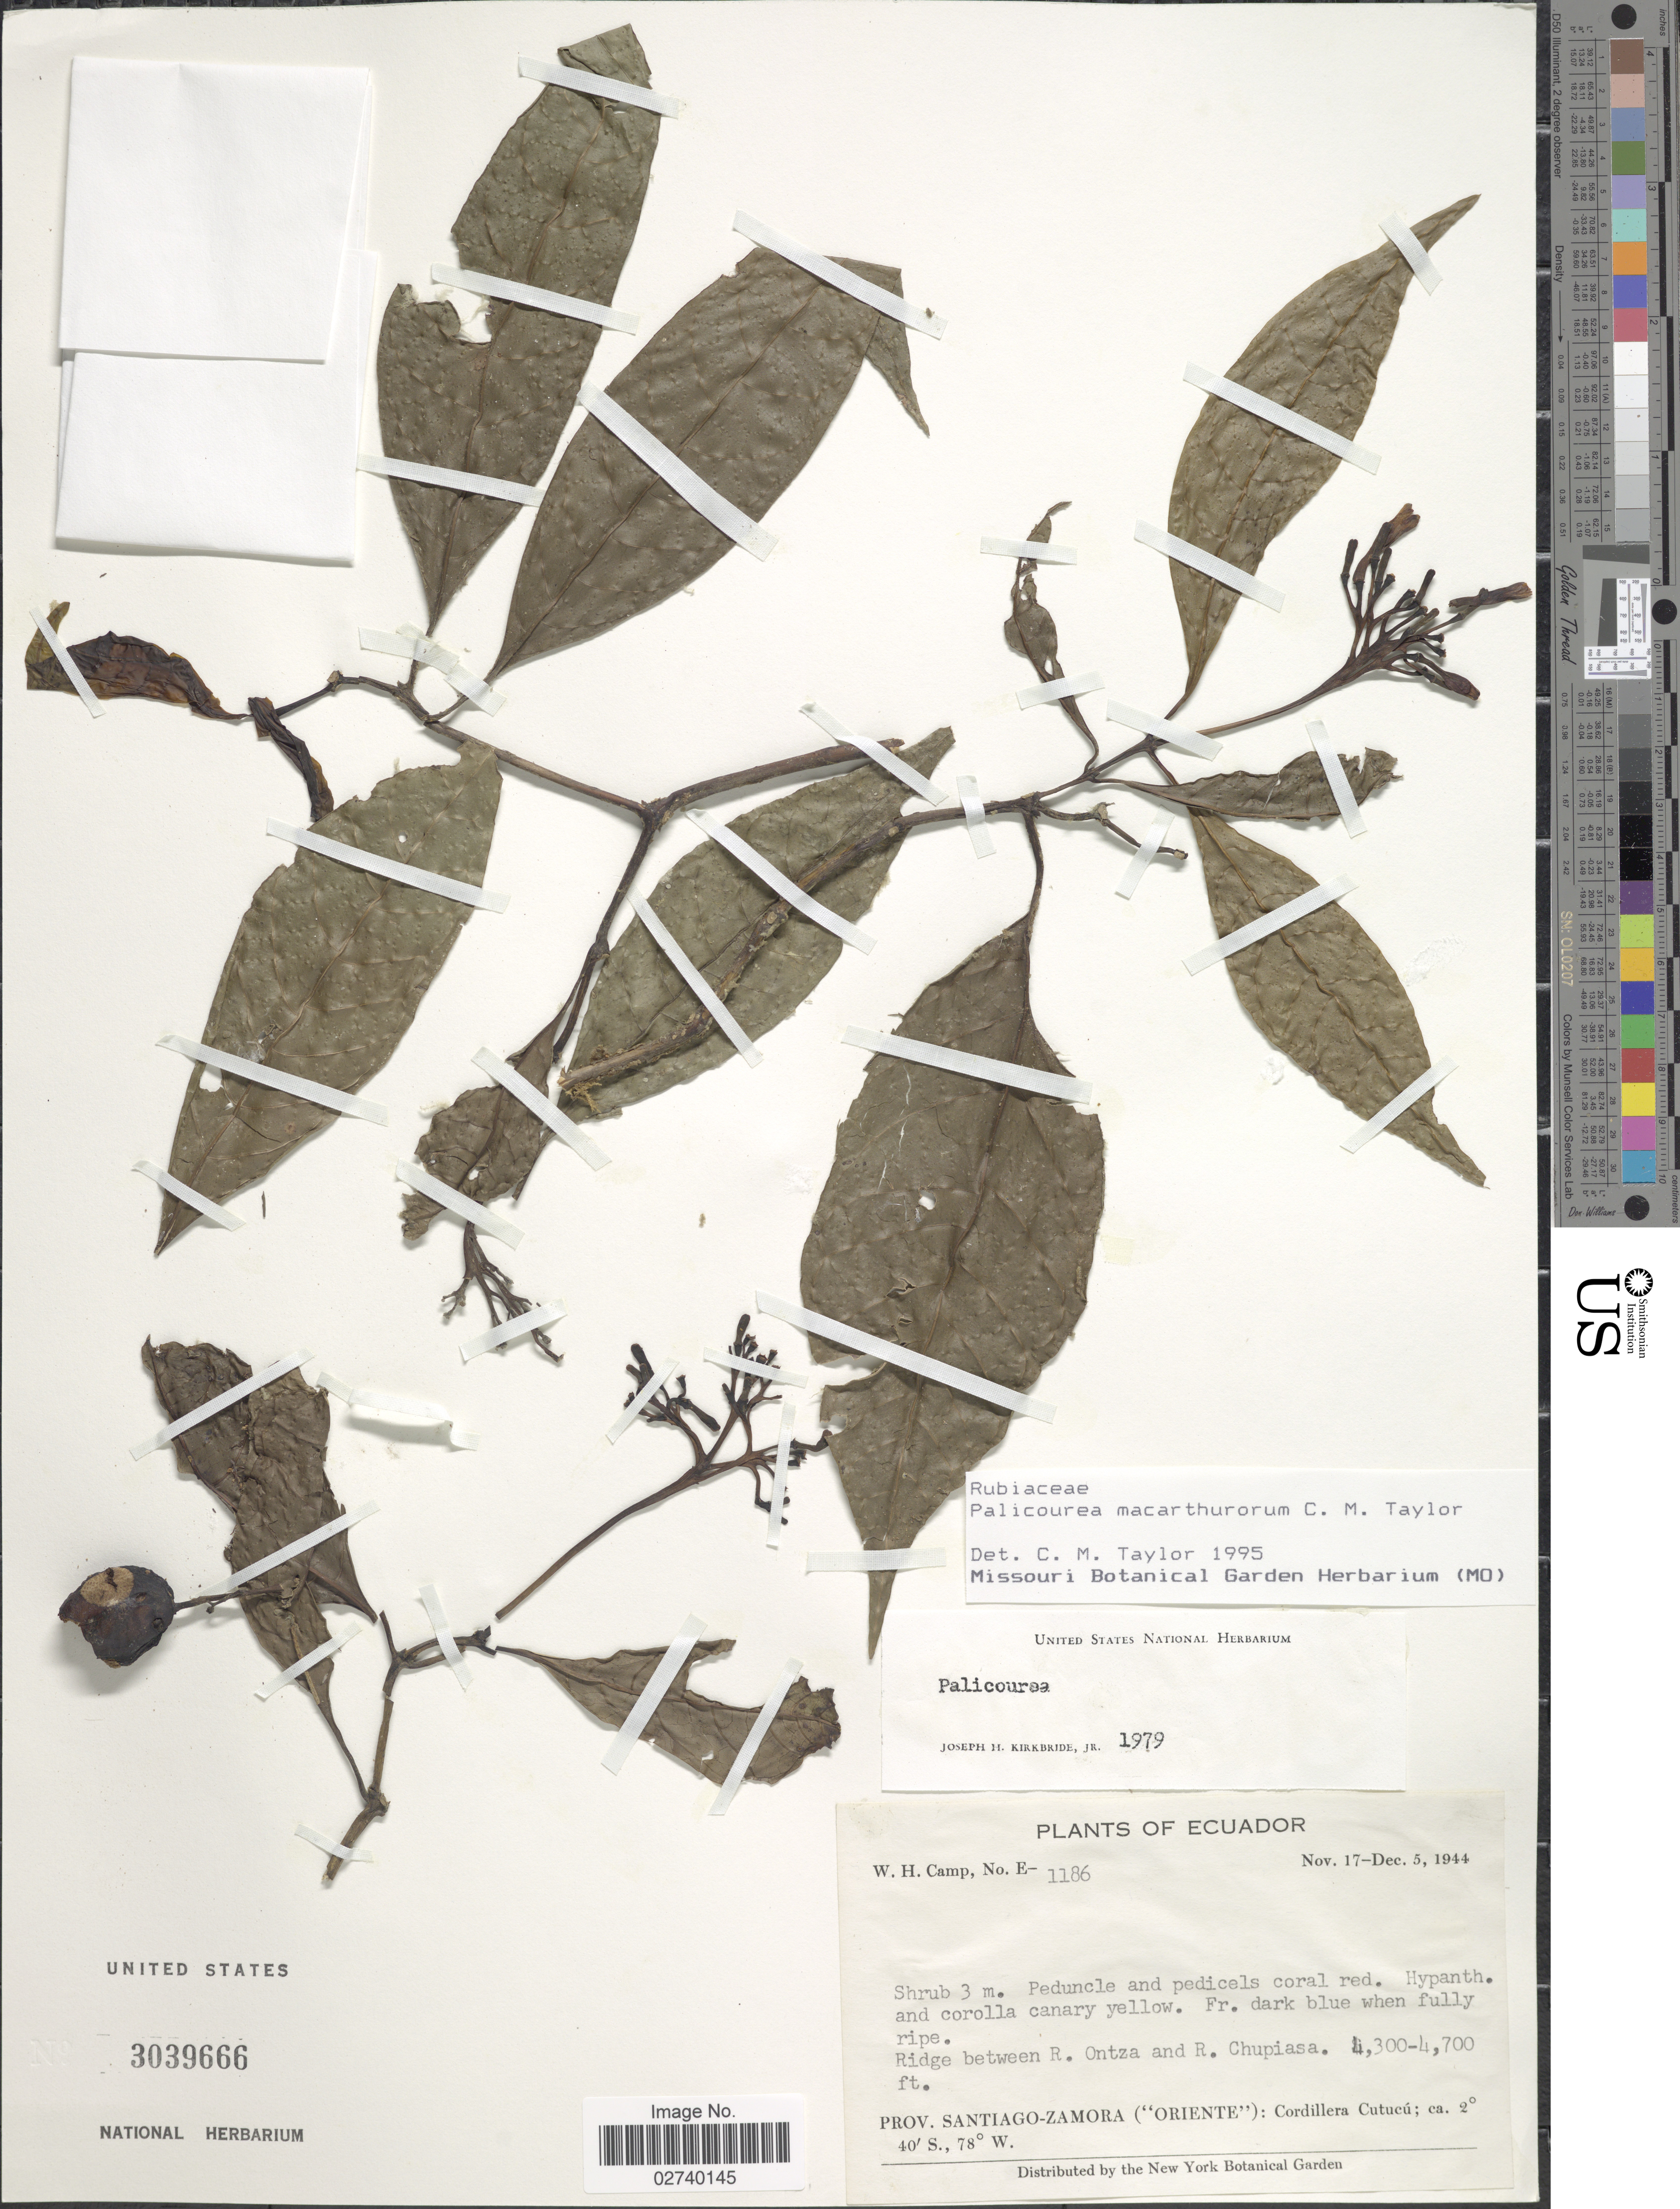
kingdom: Plantae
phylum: Tracheophyta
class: Magnoliopsida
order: Gentianales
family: Rubiaceae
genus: Palicourea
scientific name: Palicourea macarthurorum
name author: C.M. Taylor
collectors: W. H. Camp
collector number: E-1186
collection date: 1944-11-17/1944-12-05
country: Ecuador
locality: Ridge between R. Ontza and R. Chupiasa, Prov. Santiago-Zamora ("Oriente"): Cordillera Cutucu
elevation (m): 1311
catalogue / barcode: US 3039666